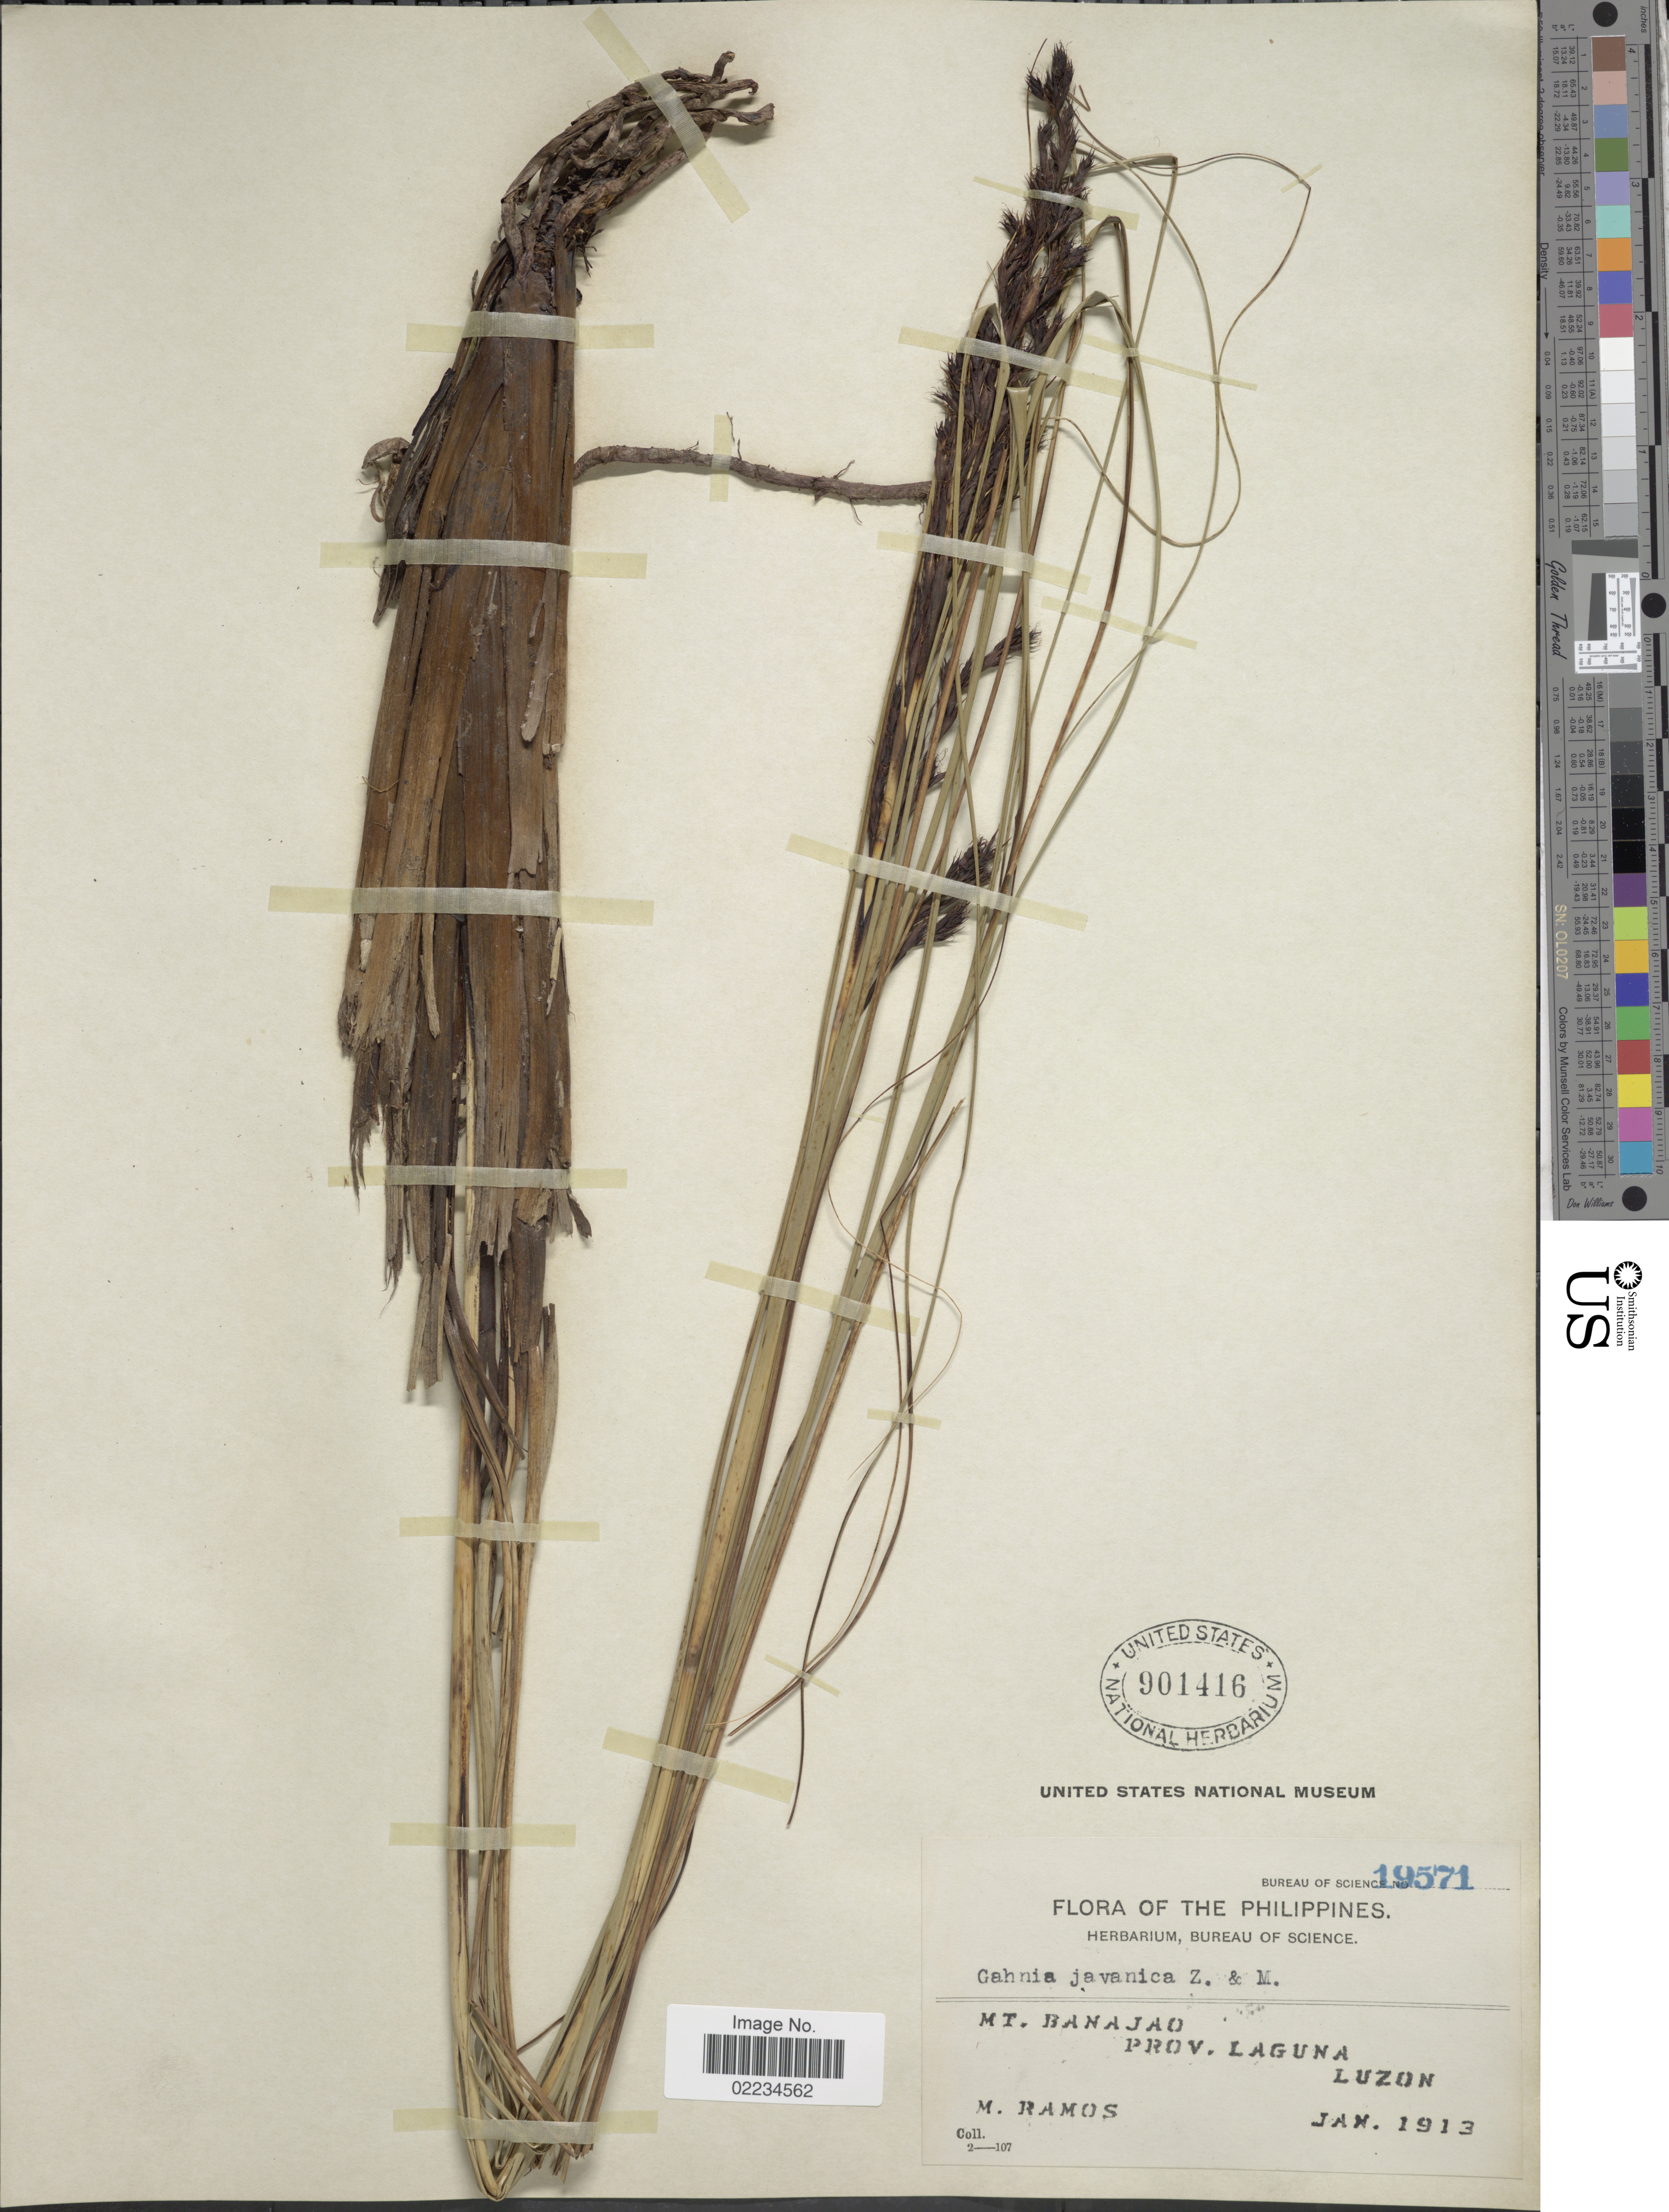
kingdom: Plantae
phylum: Tracheophyta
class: Liliopsida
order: Poales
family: Cyperaceae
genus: Gahnia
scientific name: Gahnia javanica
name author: Moritzi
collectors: M. Ramos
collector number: Bureau of Science 19571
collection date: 1913-01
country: Philippines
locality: Mt Banajao, Prov. Laguna, Luzon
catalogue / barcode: US 901416